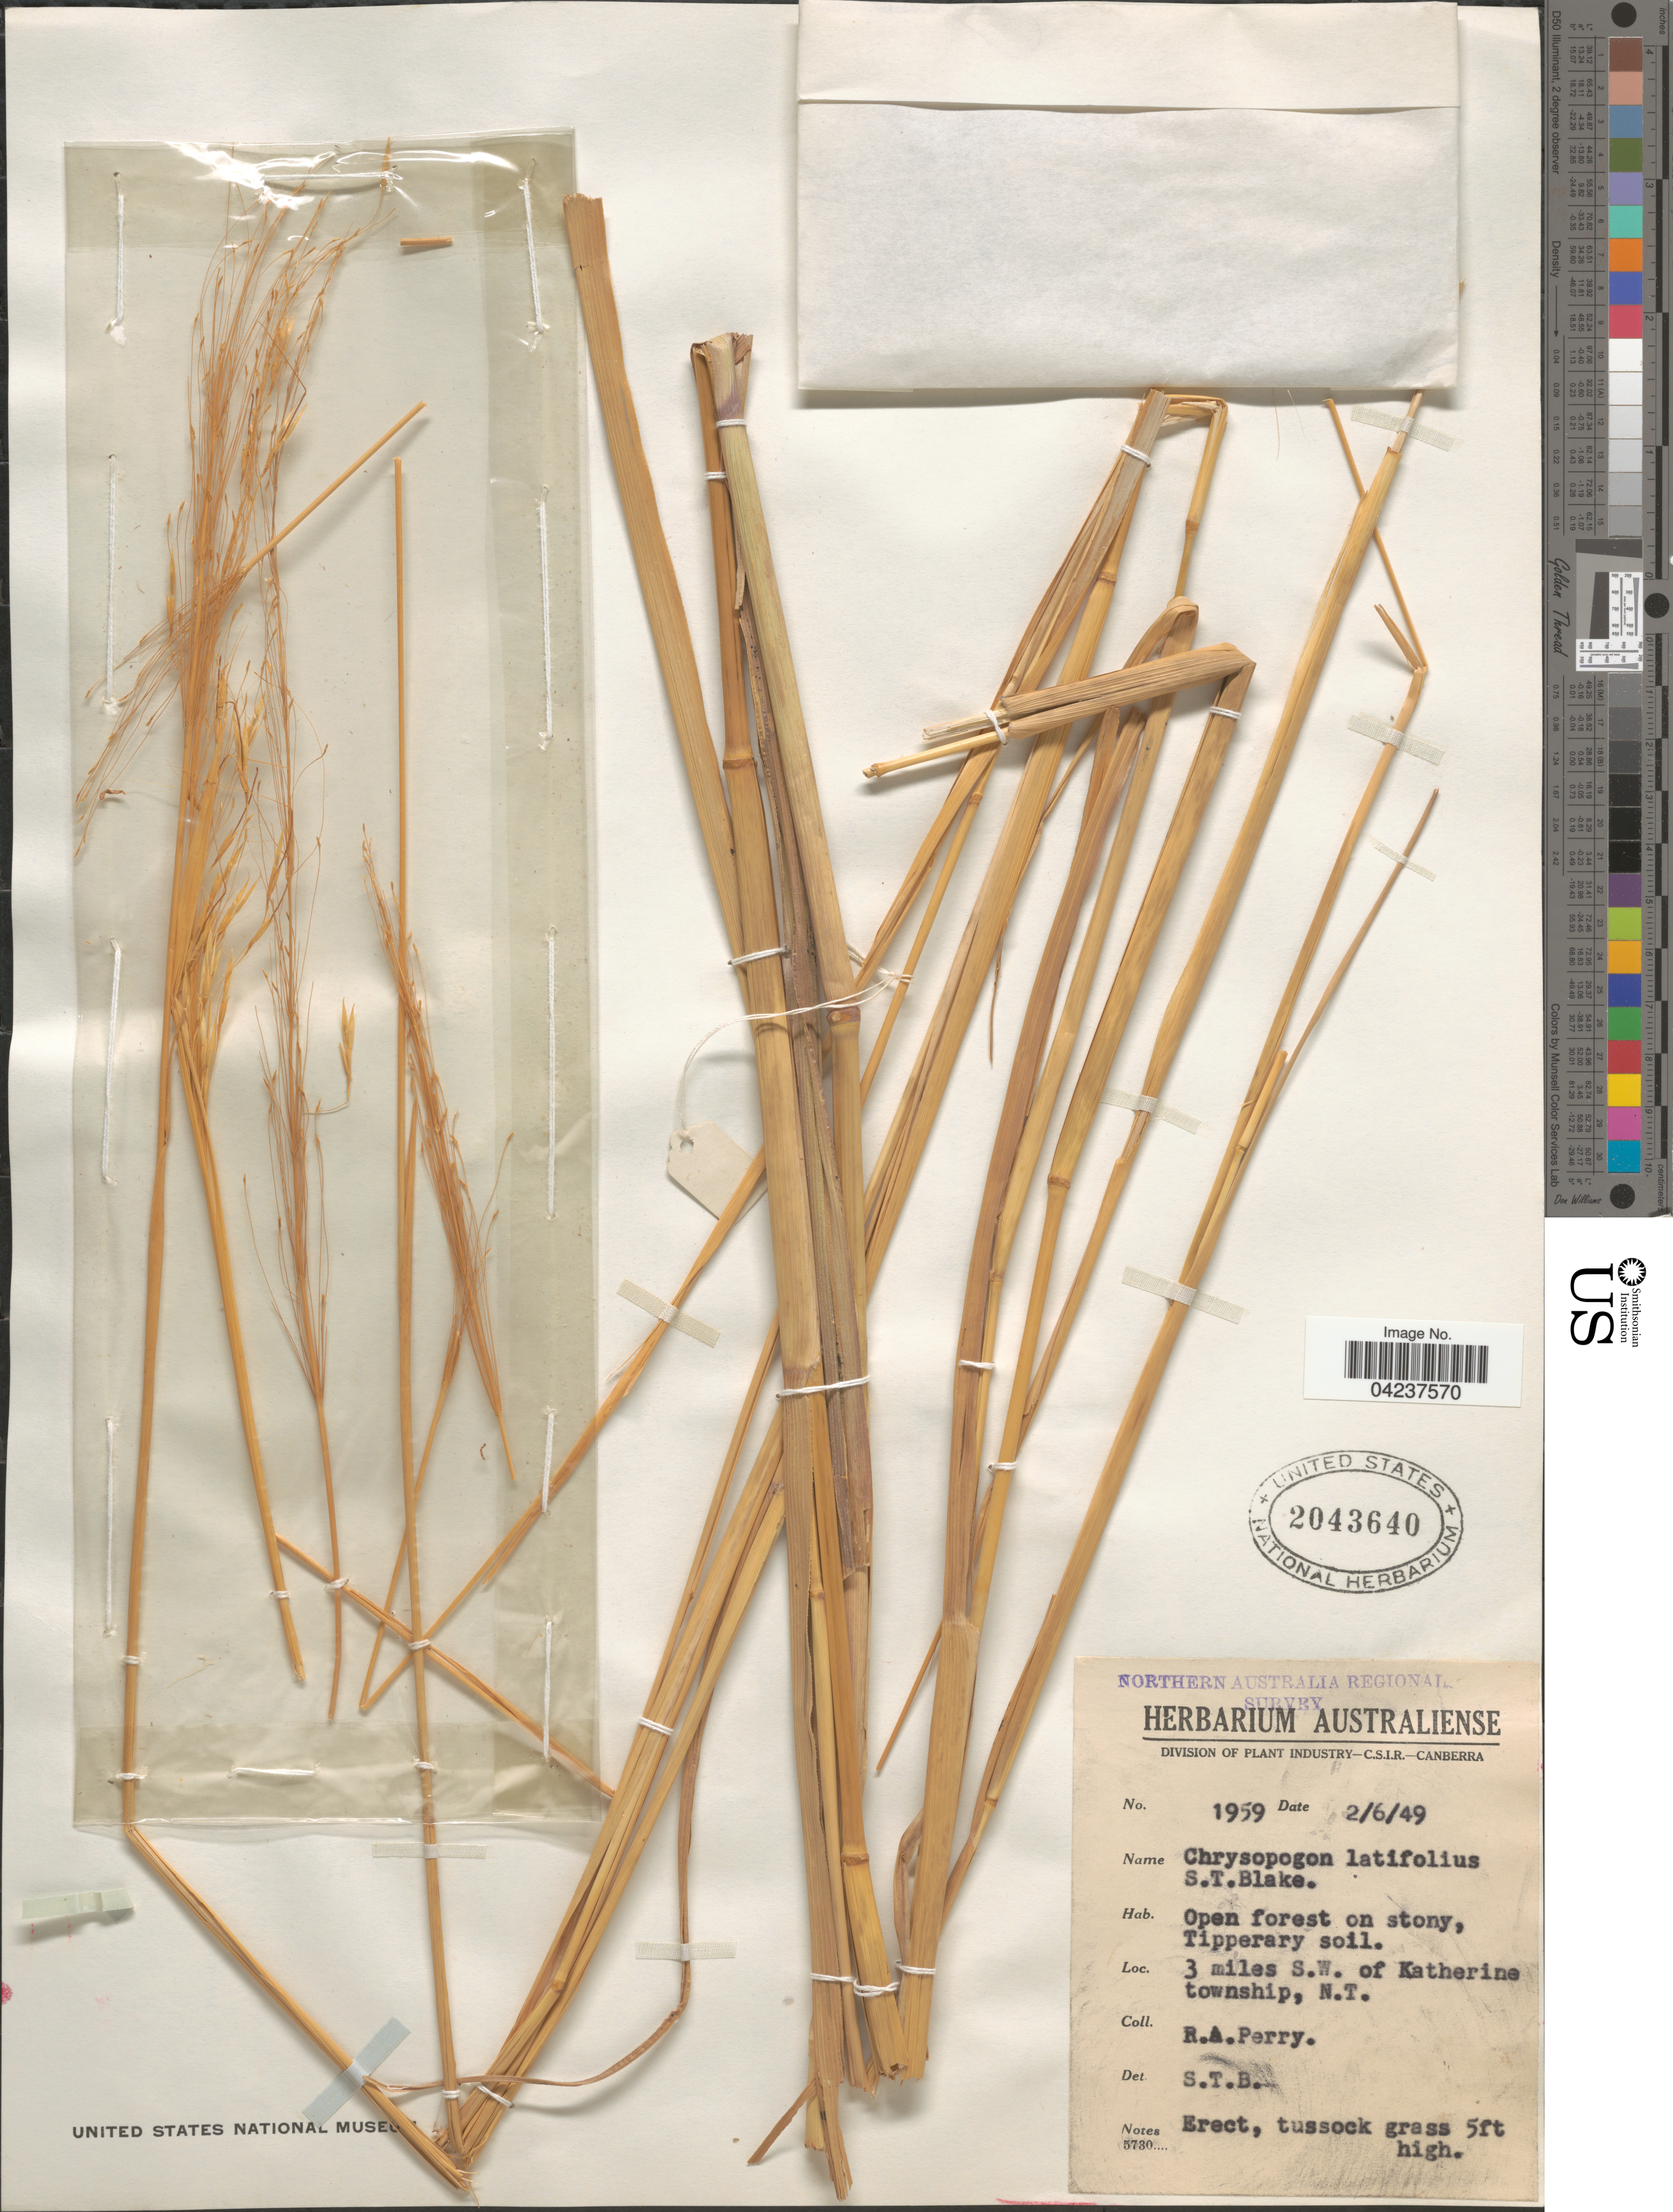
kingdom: Plantae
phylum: Tracheophyta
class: Liliopsida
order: Poales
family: Poaceae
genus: Chrysopogon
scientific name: Chrysopogon latifolius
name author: S.T. Blake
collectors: Perry, R. A.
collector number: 1959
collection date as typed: Transcribed d/m/y: 2/6/49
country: Australia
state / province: Northern Territory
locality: Northern Australia Regional Survey. 3 miles S.W. of Katherine township.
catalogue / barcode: US 2043640